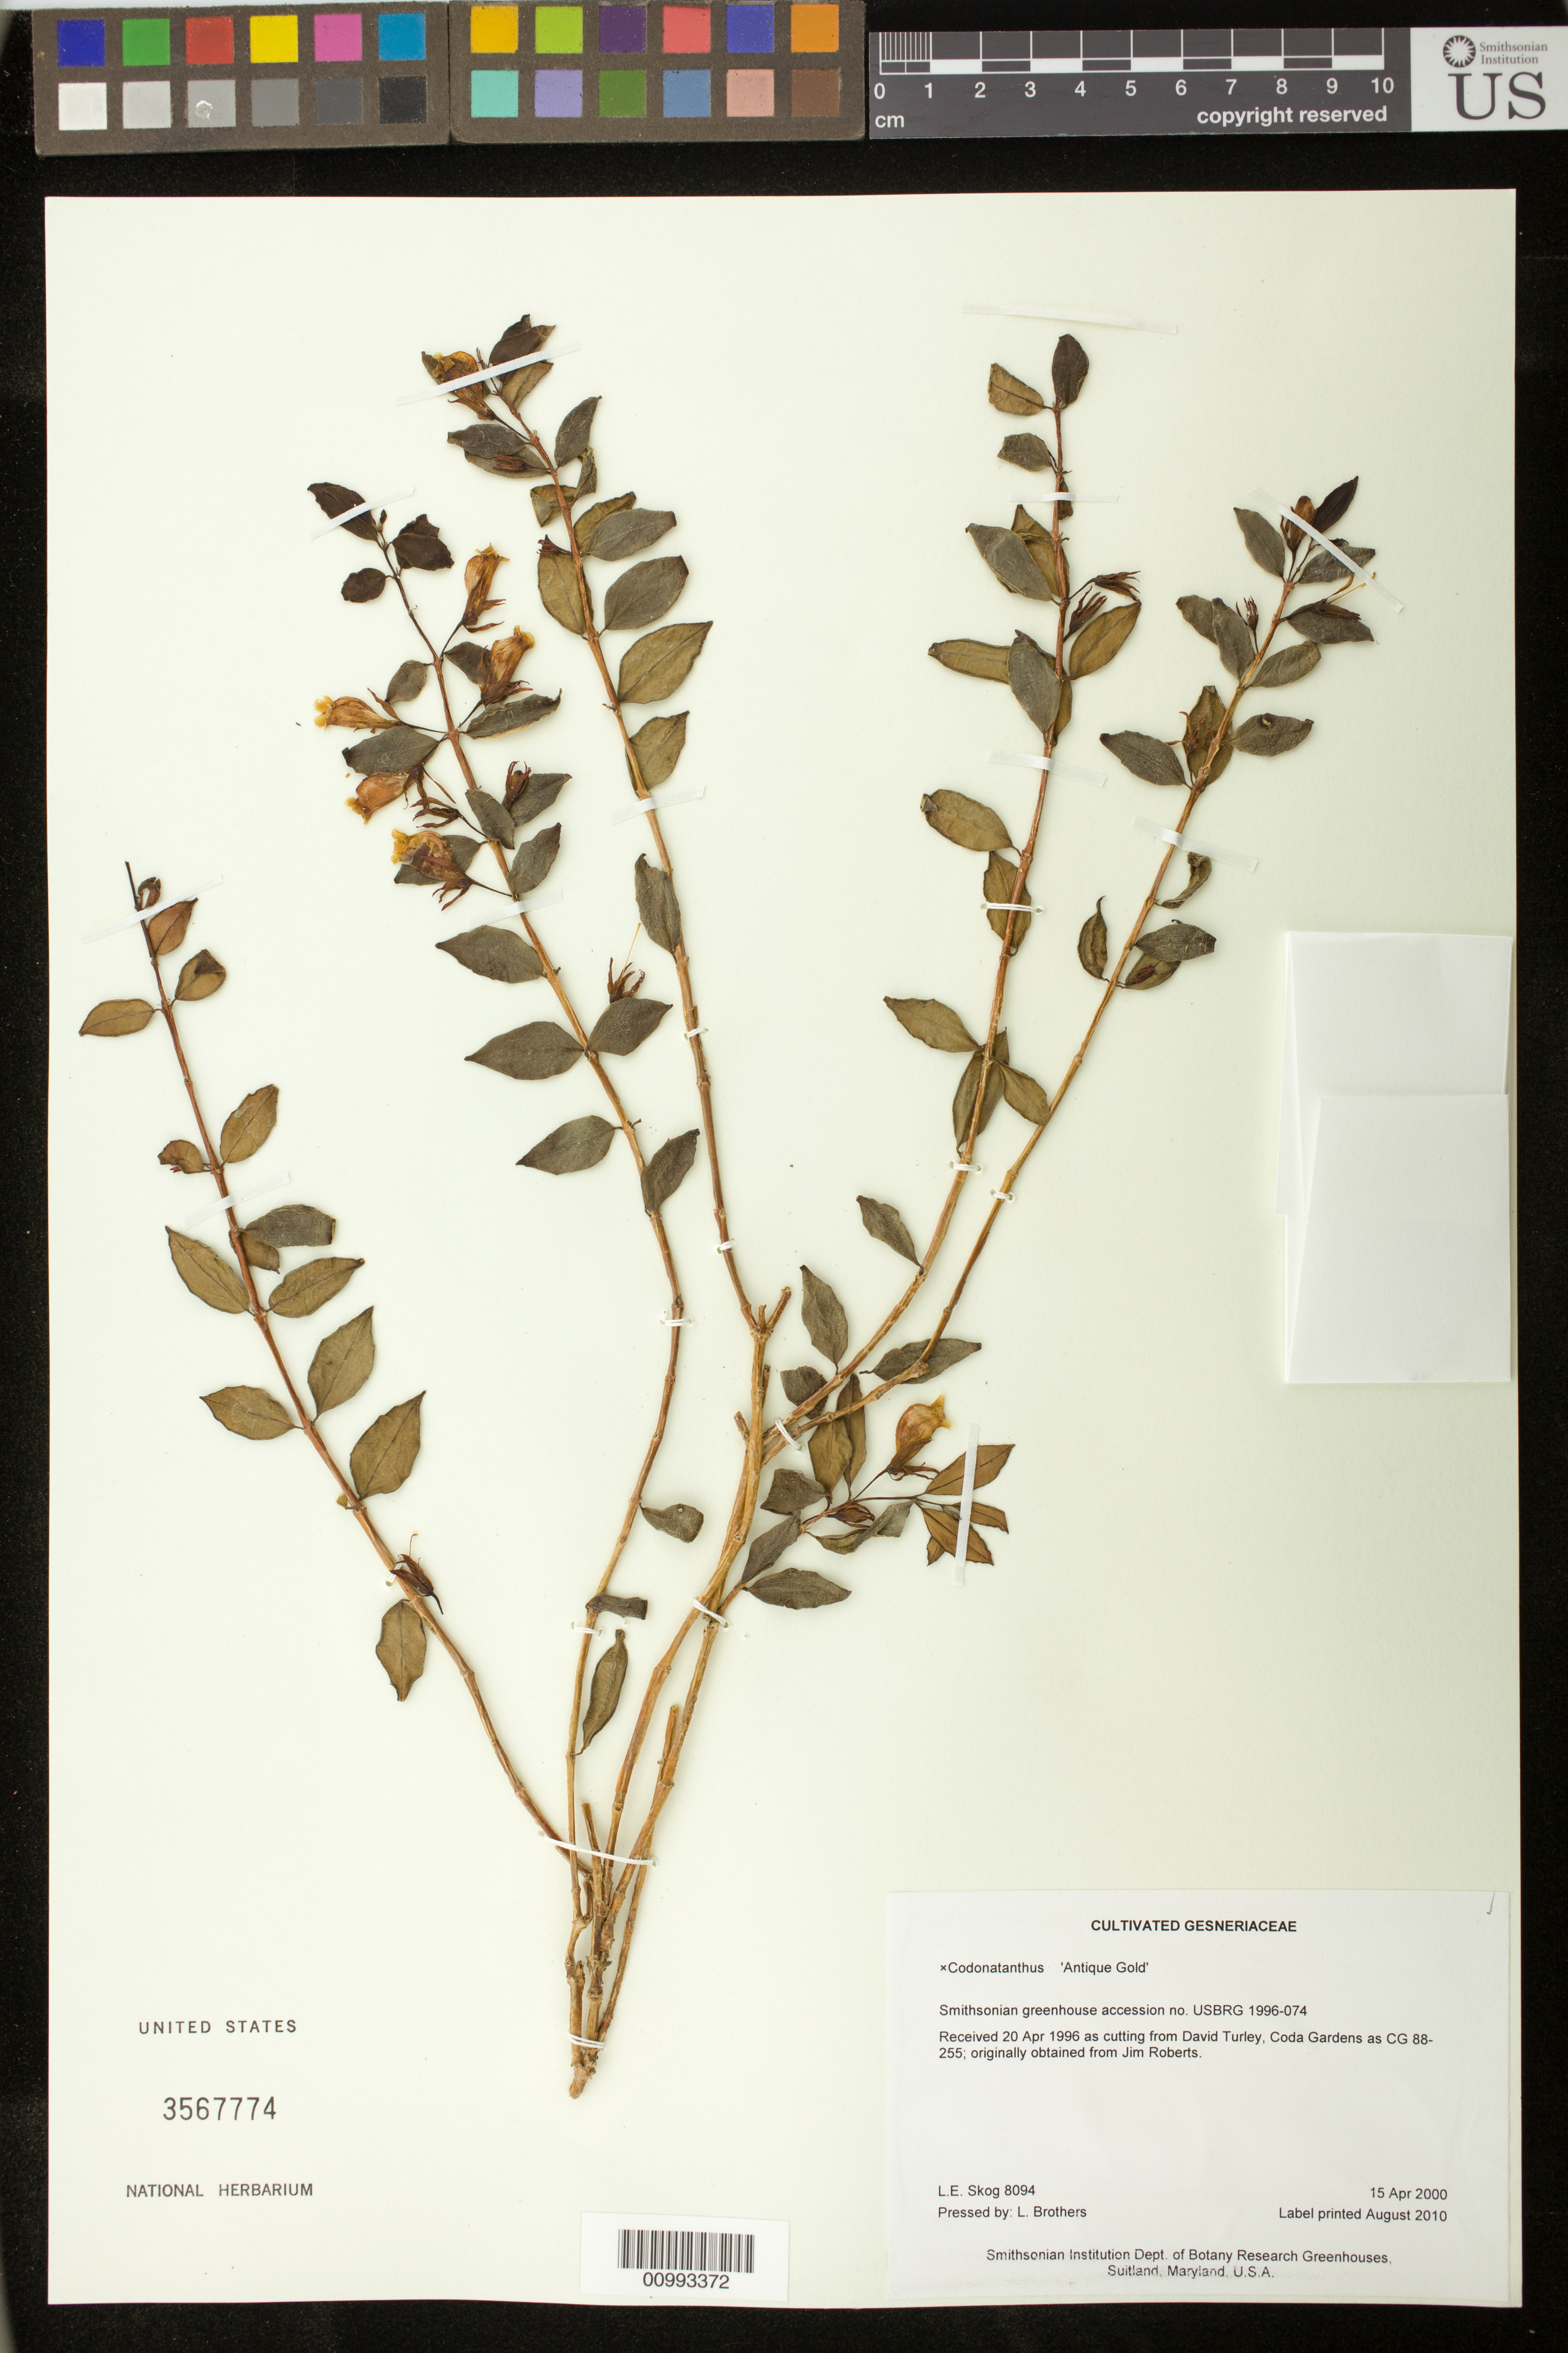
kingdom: Plantae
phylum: Tracheophyta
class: Magnoliopsida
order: Lamiales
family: Gesneriaceae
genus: Codonatanthus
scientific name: x Codonatanthus 'Antique Gold'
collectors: L. E. Skog & L. Brothers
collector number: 8094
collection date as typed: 15 Apr 2000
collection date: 2000-04-15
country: United States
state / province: Maryland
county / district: Prince George's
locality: Smithsonian Institution Dept. of Botany Research Greenhouses, Suitland, Maryland, U.S.A.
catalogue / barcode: US 3567774